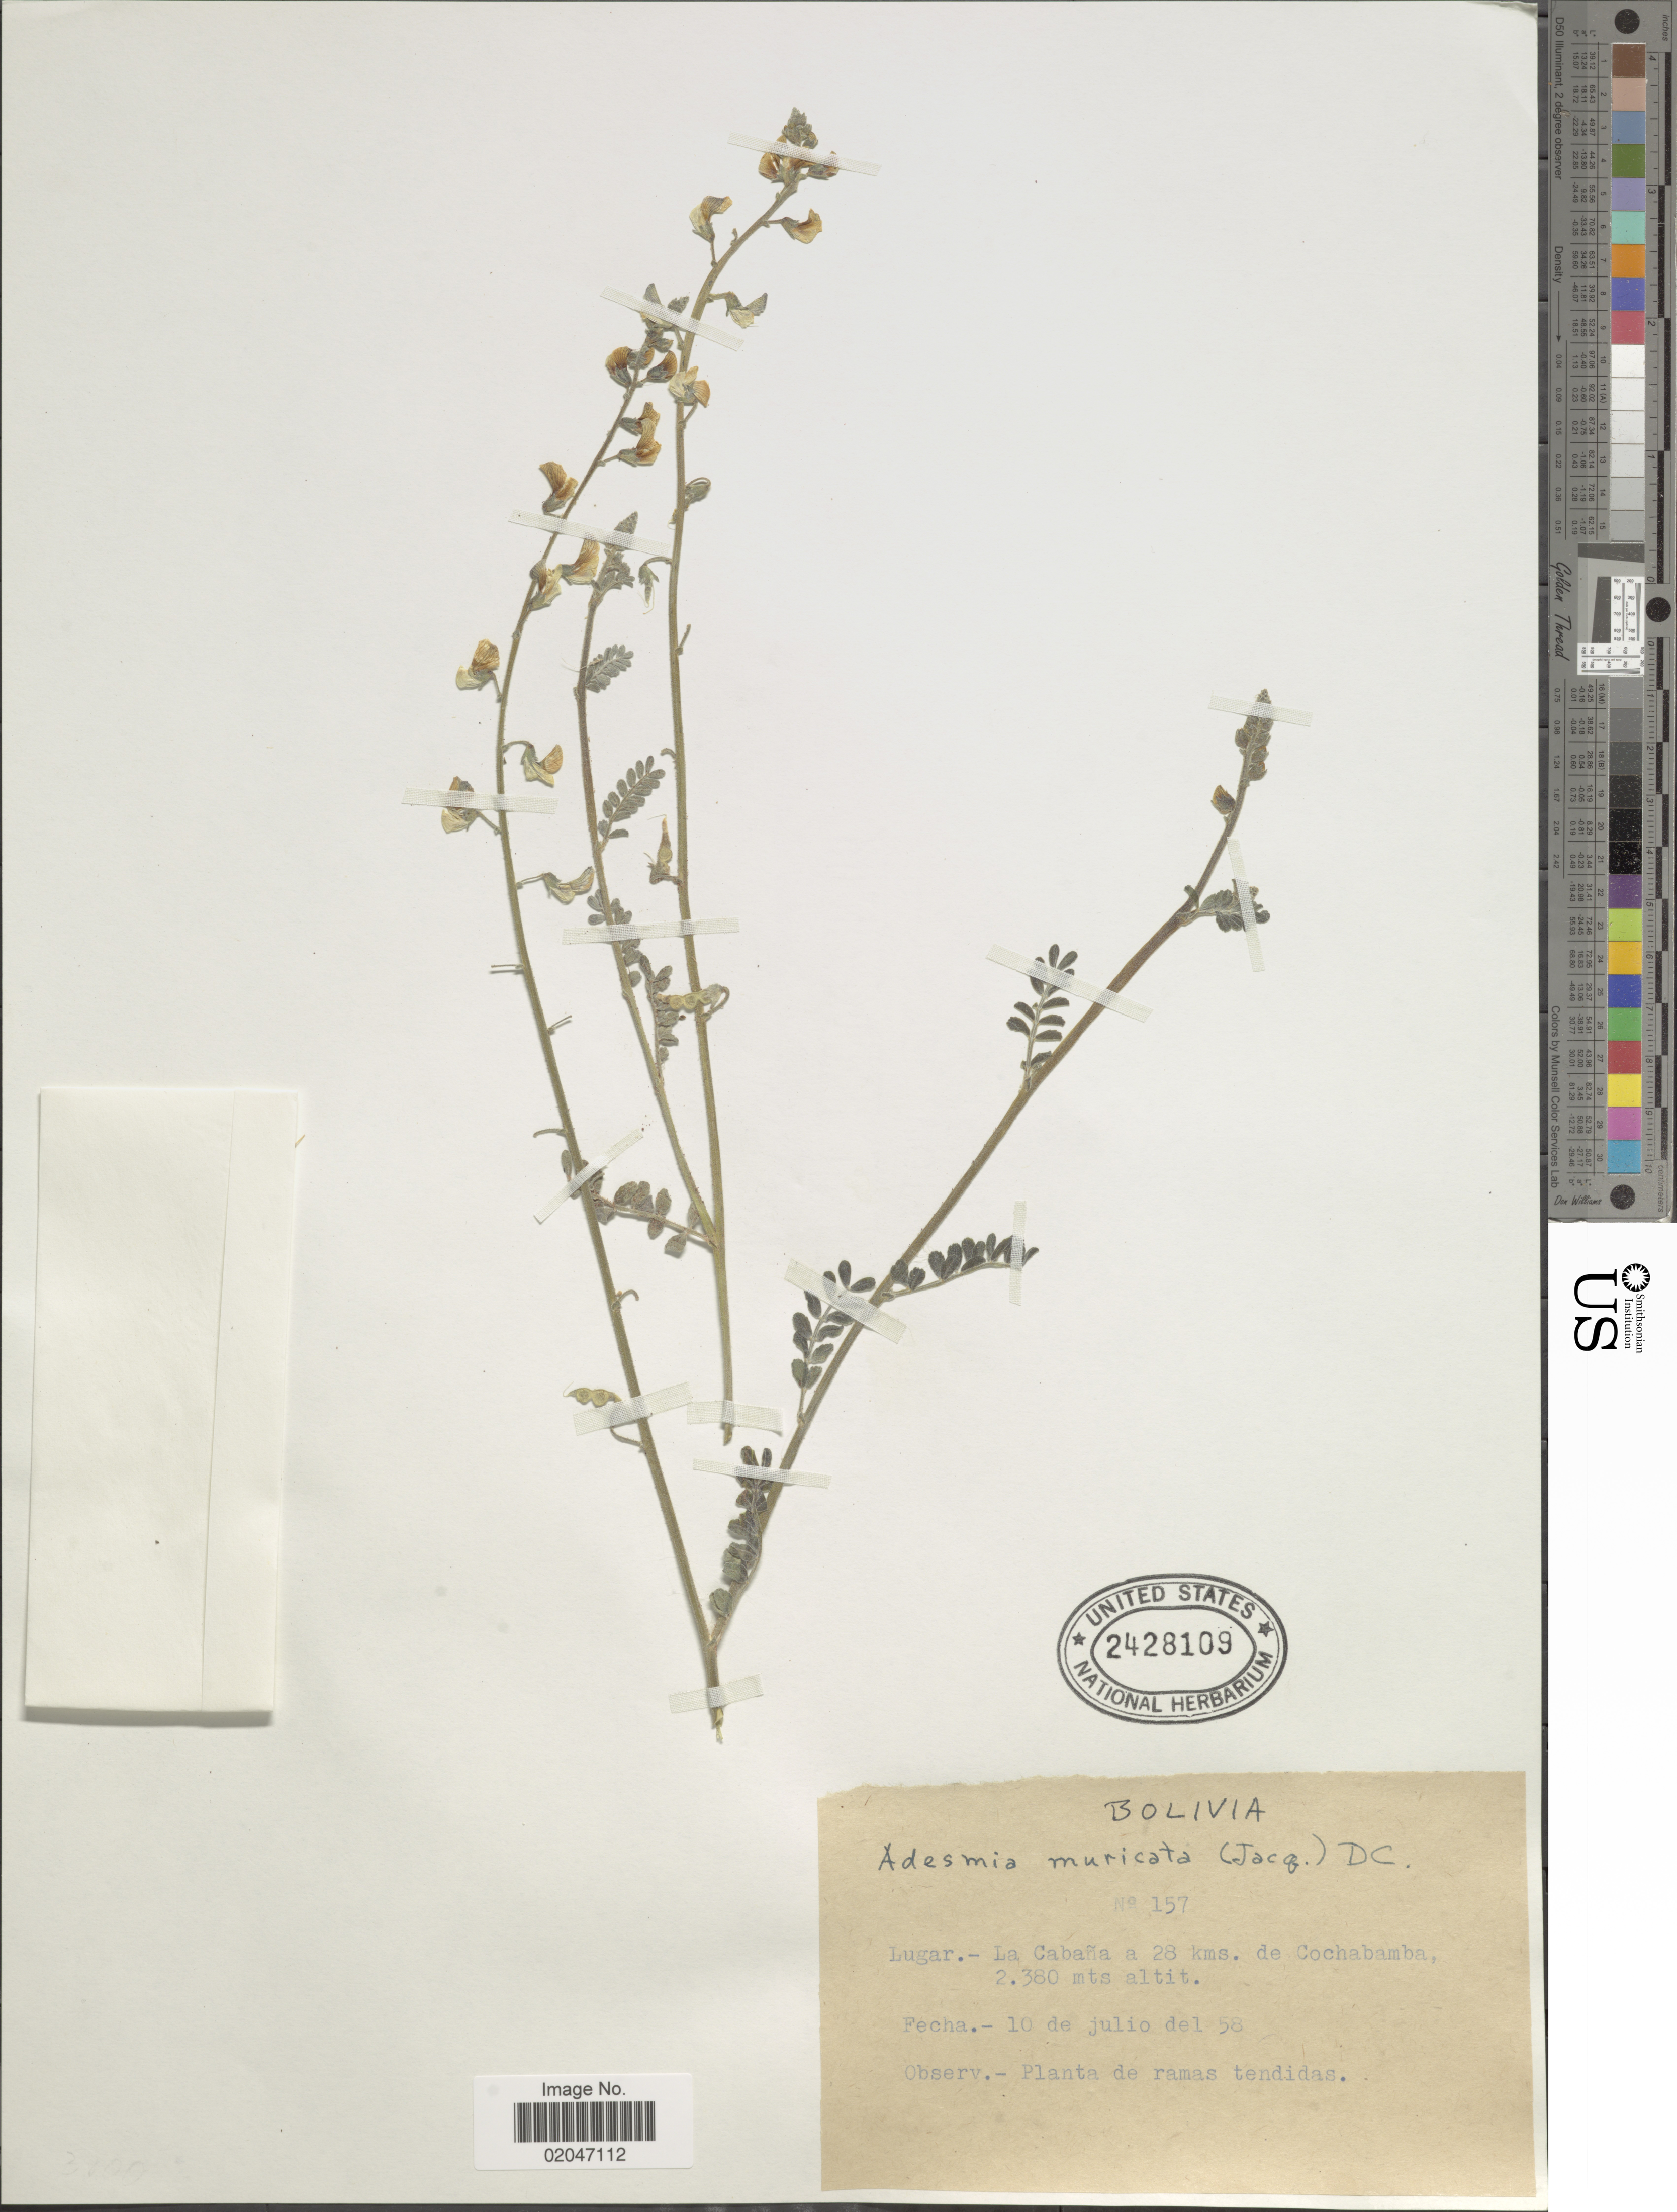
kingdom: Plantae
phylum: Tracheophyta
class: Magnoliopsida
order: Fabales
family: Fabaceae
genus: Adesmia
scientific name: Adesmia muricata var. muricata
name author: (Jacq.) DC.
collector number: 157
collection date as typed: Transcribed d/m/y: 10/7/58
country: Bolivia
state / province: Cochabamba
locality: La Cabana a 28 kms. de Cochabamba.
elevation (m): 2380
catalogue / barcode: US 2428109